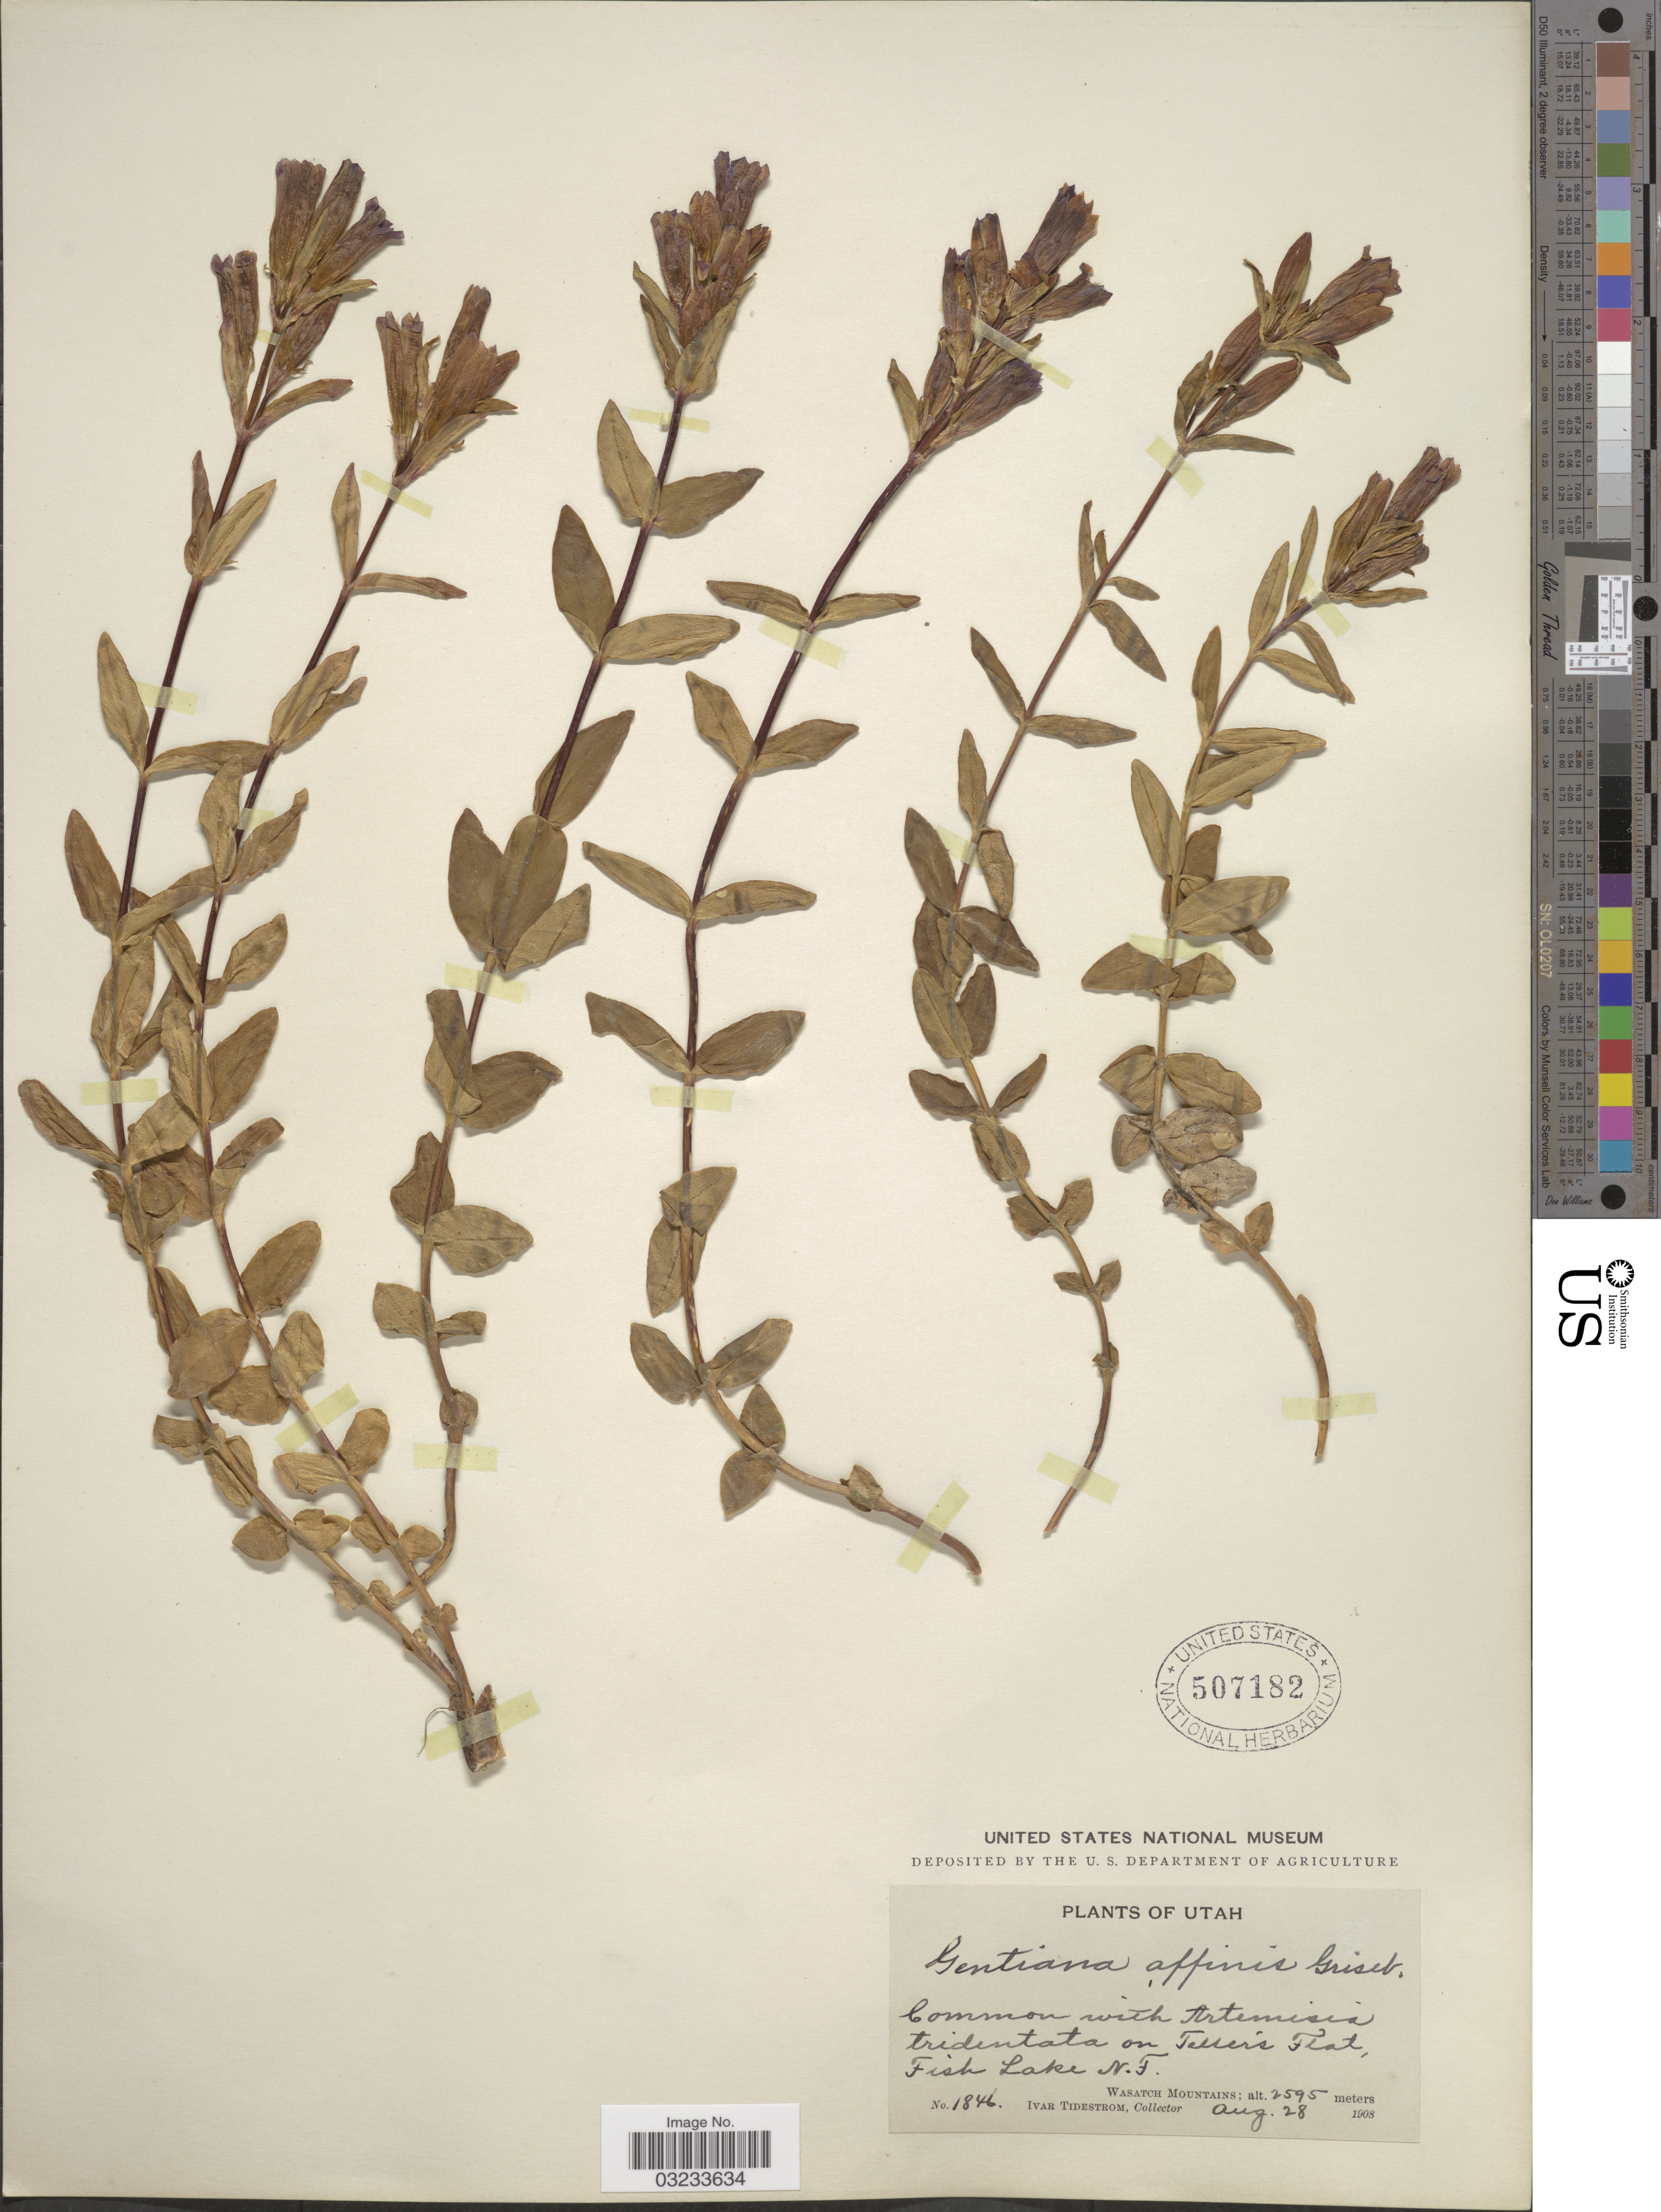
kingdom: Plantae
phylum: Tracheophyta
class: Magnoliopsida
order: Gentianales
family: Gentianaceae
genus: Gentiana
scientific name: Gentiana affinis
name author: Griseb.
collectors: I. F. Tidestrom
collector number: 1846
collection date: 1908-08-28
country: United States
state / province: Utah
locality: On Teller's Flat, Fish Lake N.F. Wasatch Mountains.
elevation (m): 2595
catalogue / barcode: US 507182